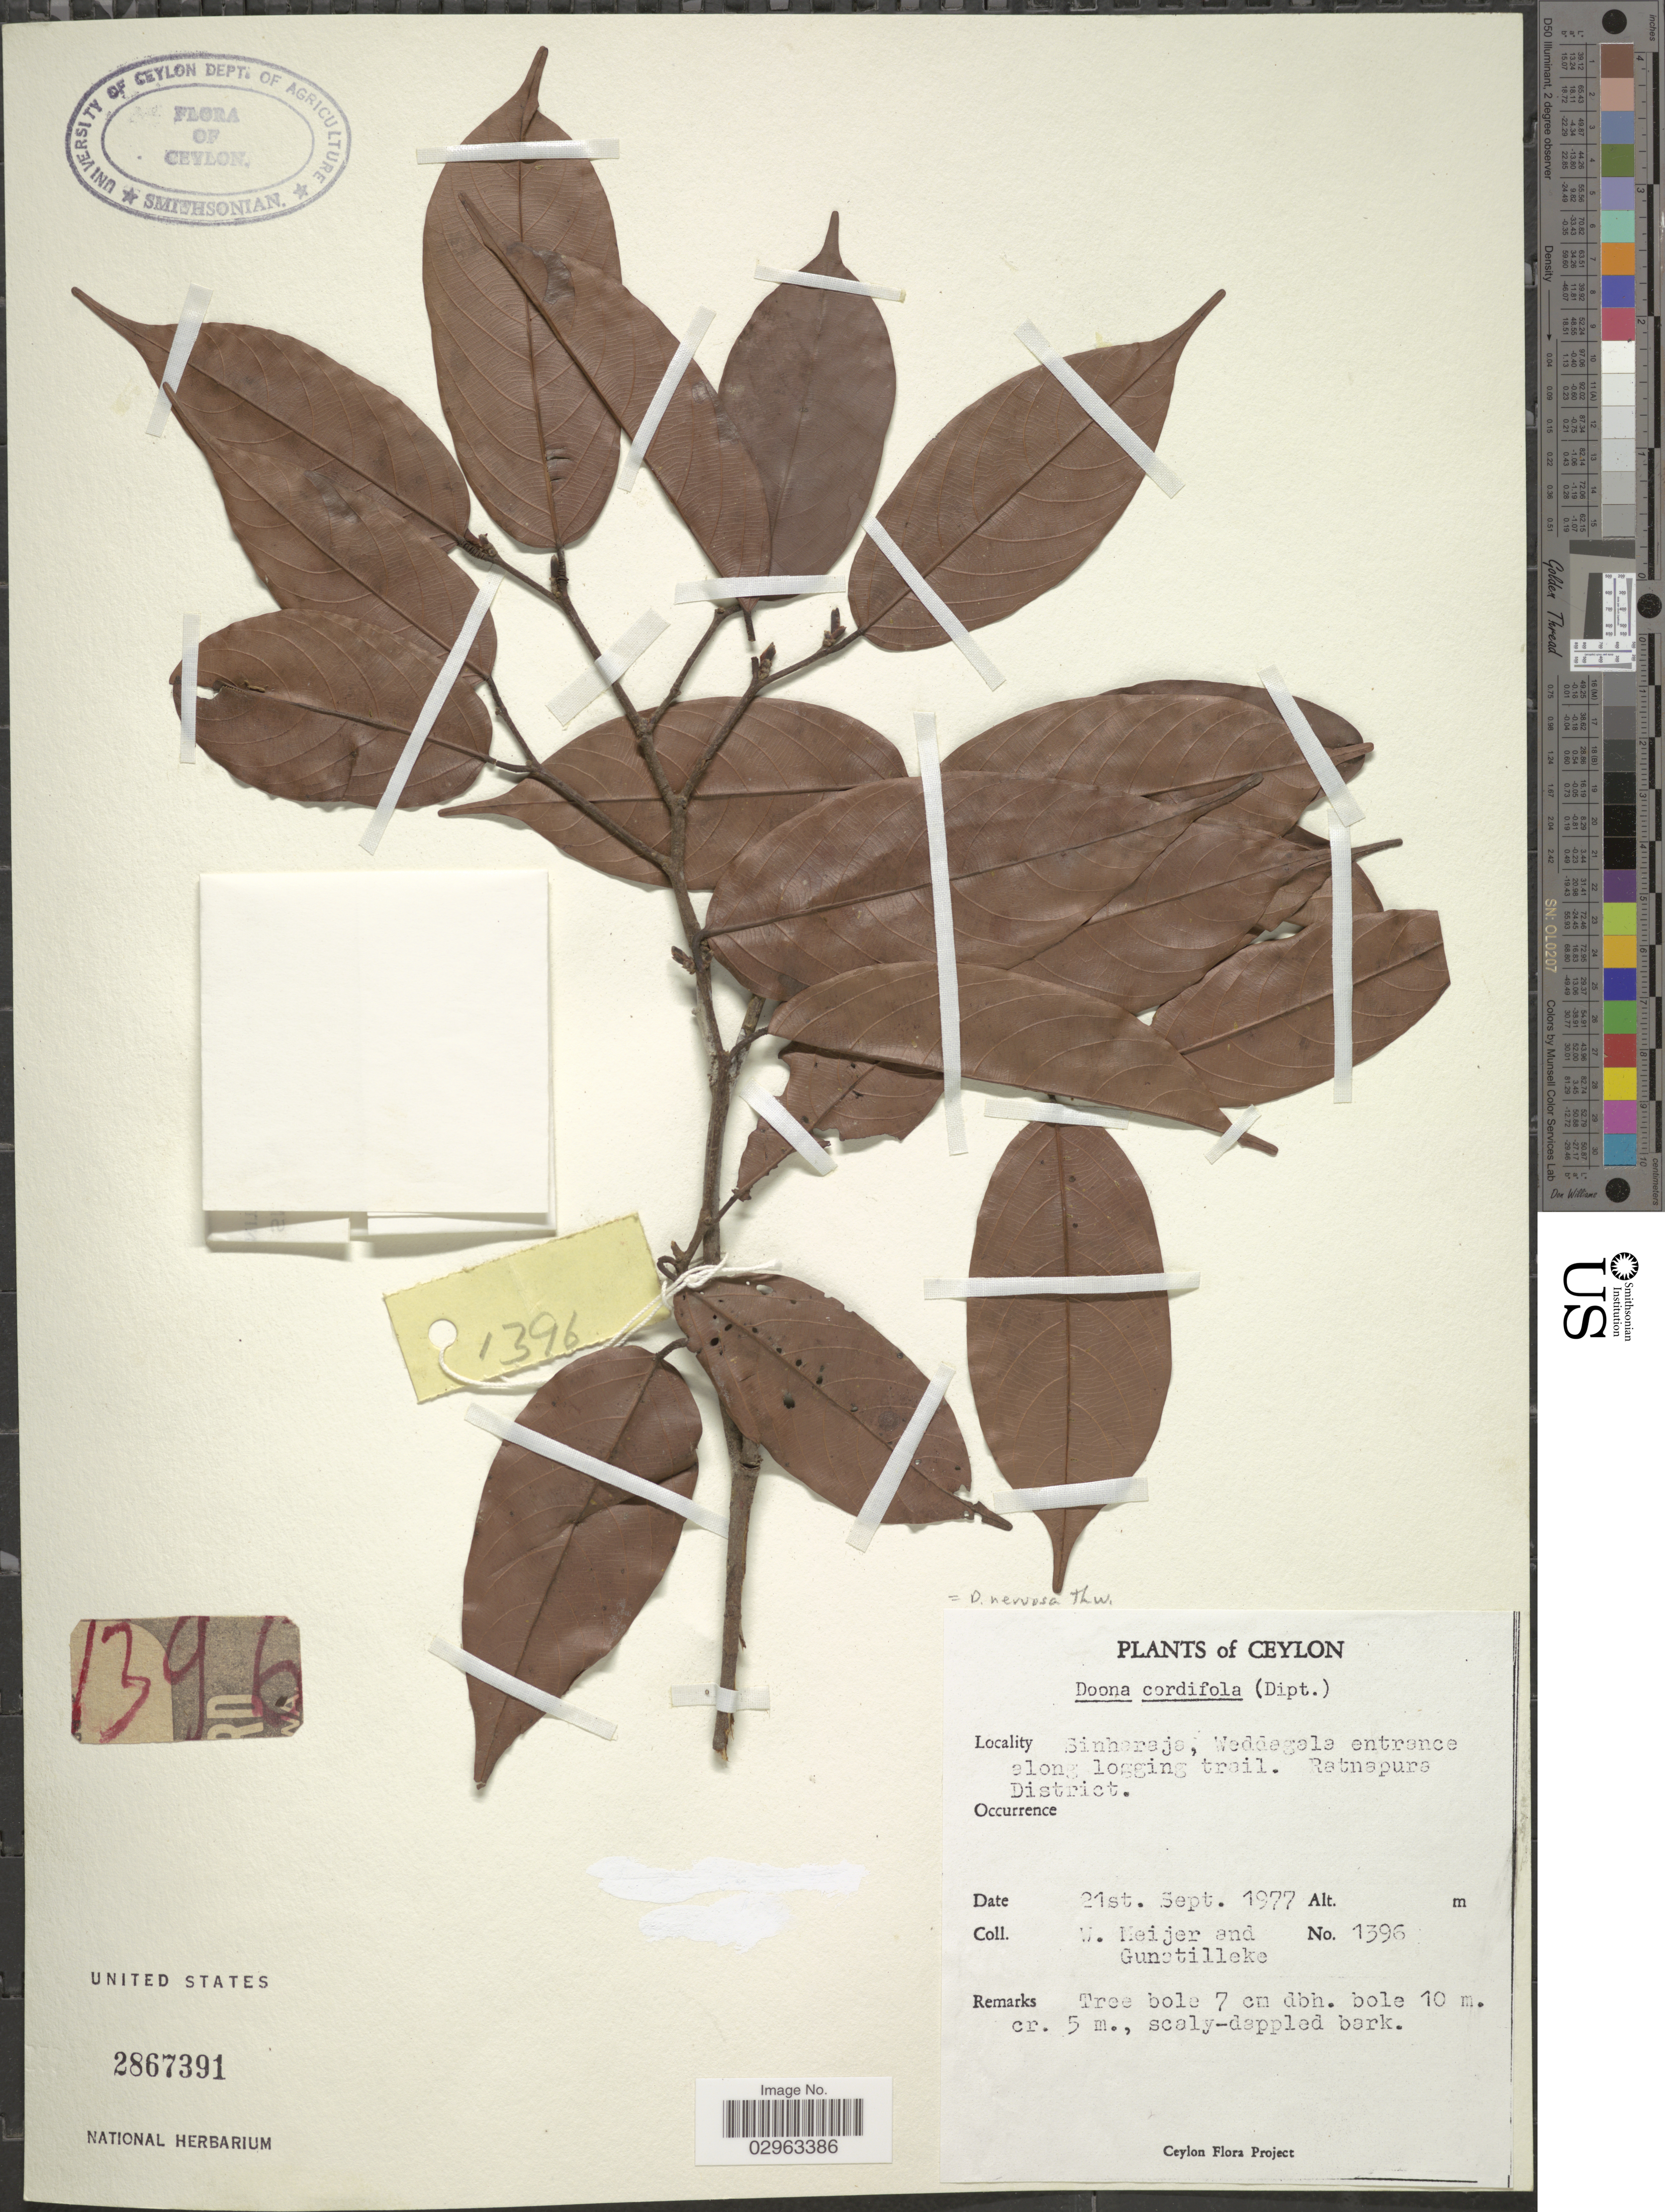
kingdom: Plantae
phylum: Tracheophyta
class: Magnoliopsida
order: Malvales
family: Dipterocarpaceae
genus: Doona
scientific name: Doona nervosa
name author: Thwaites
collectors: W. Meijer & -- Gunatilleke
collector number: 1396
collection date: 1977-09-21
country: Sri Lanka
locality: Ceylon. Sinharaja, Weddagala entrance along logging trail. Ratnapura District.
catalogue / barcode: US 2867391